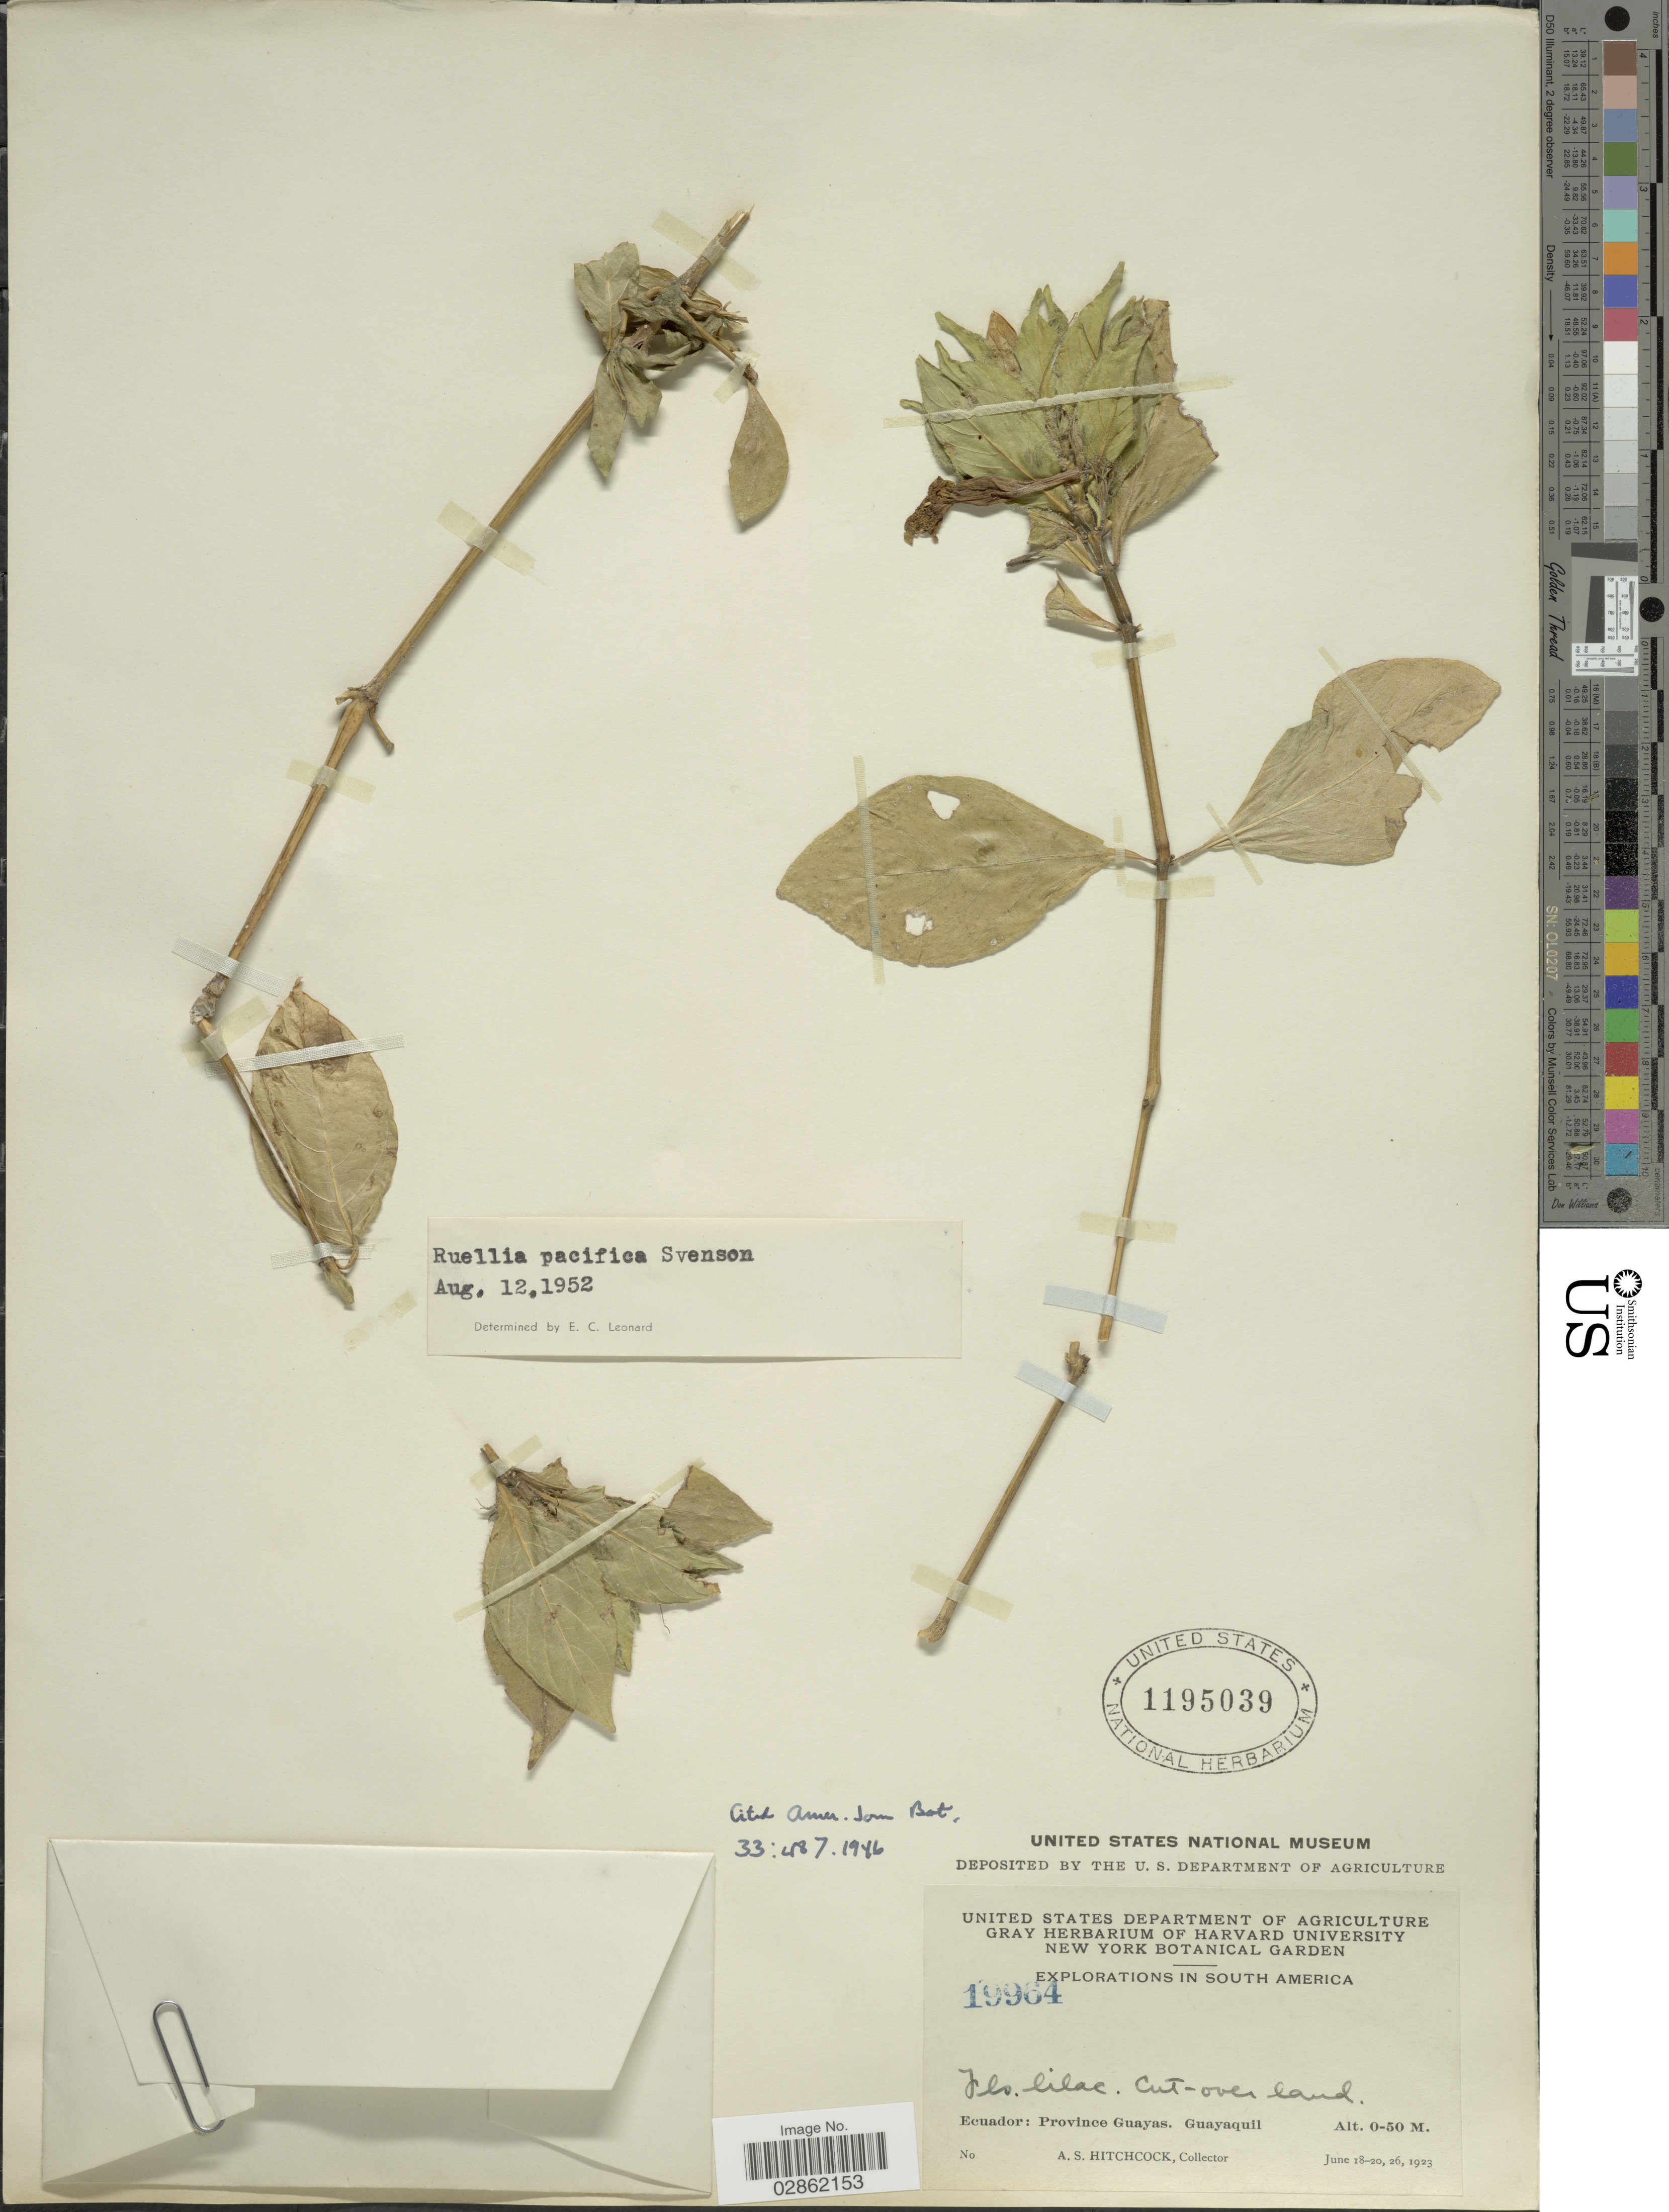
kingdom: Plantae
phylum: Tracheophyta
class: Magnoliopsida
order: Lamiales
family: Acanthaceae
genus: Ruellia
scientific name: Ruellia spectabilis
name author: (Hook.) G. Nicholson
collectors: A. S. Hitchcock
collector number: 19964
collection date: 1923-06-18/1923-06-26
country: Ecuador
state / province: Guayas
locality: Guayaquil.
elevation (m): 0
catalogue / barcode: US 1195039